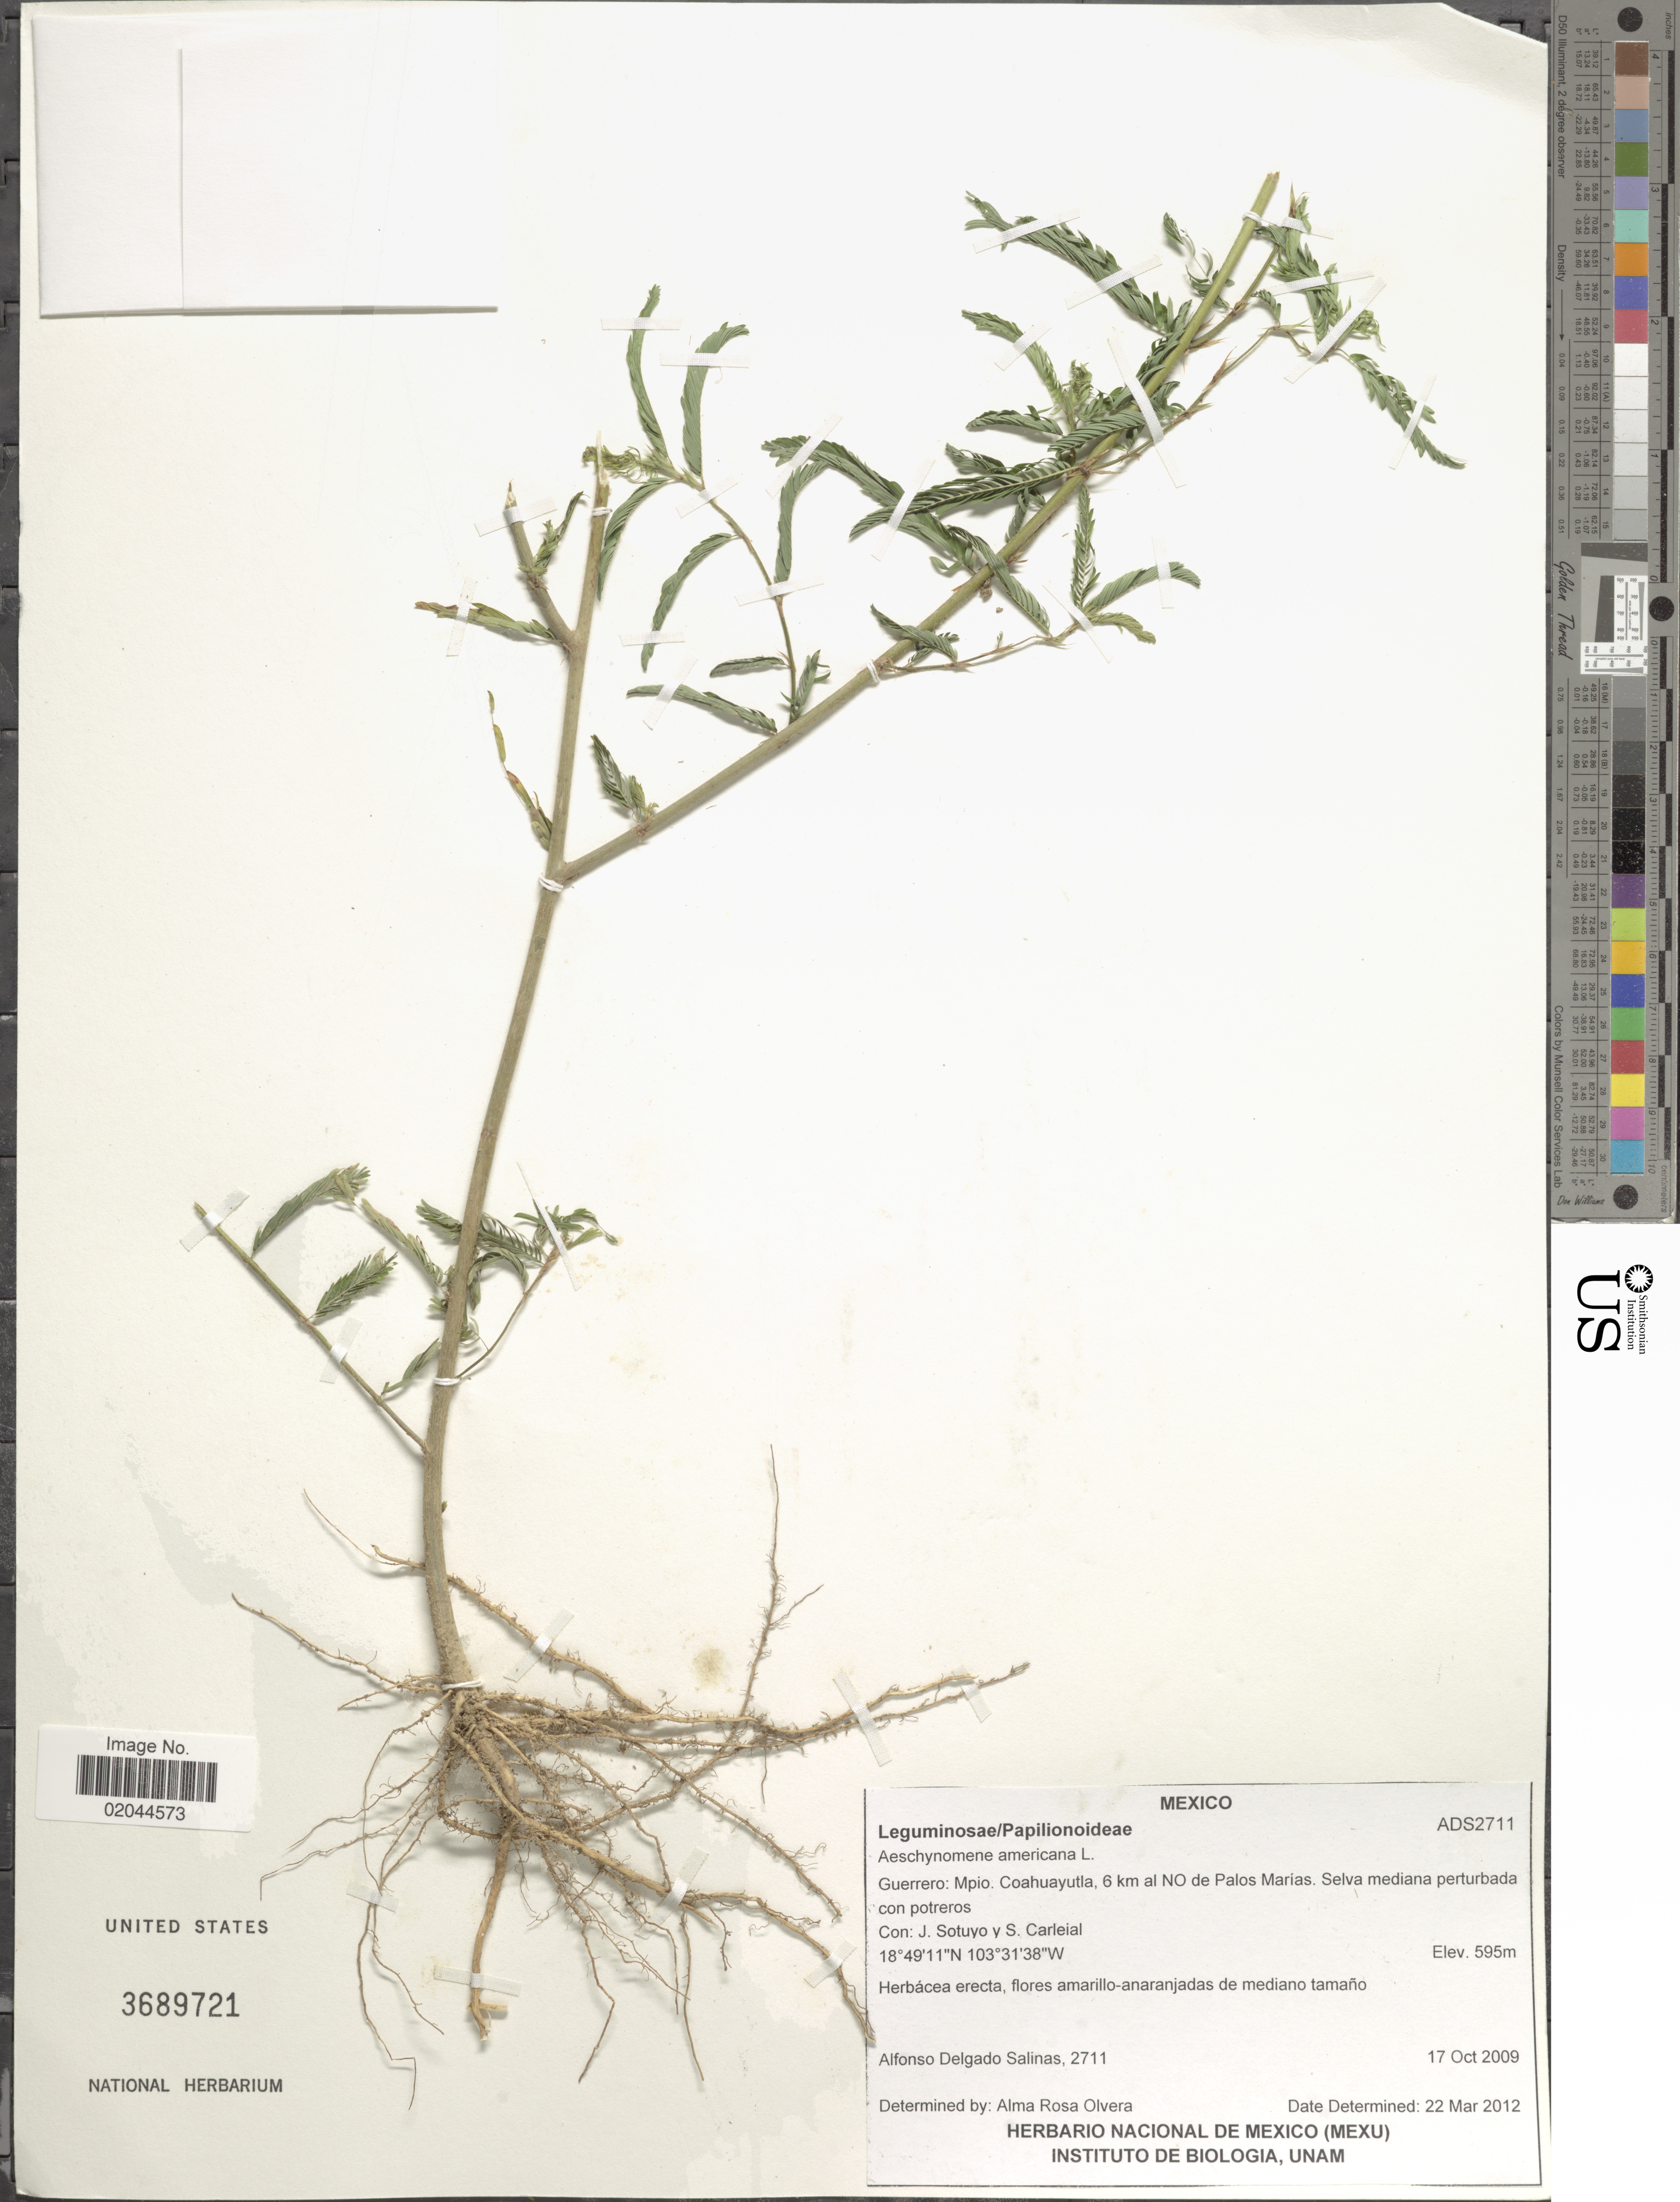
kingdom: Plantae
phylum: Tracheophyta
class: Magnoliopsida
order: Fabales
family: Fabaceae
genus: Aeschynomene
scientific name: Aeschynomene americana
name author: L.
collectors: A. Delgado S., J. Sotuyo & S. Carleial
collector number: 2711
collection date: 2009-10-17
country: Mexico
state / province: Guerrero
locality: Mpio. Coahuayutla, 6 km al NO de Palos Marias, sleva mediana perturbada con potreros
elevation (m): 595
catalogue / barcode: US 3689721